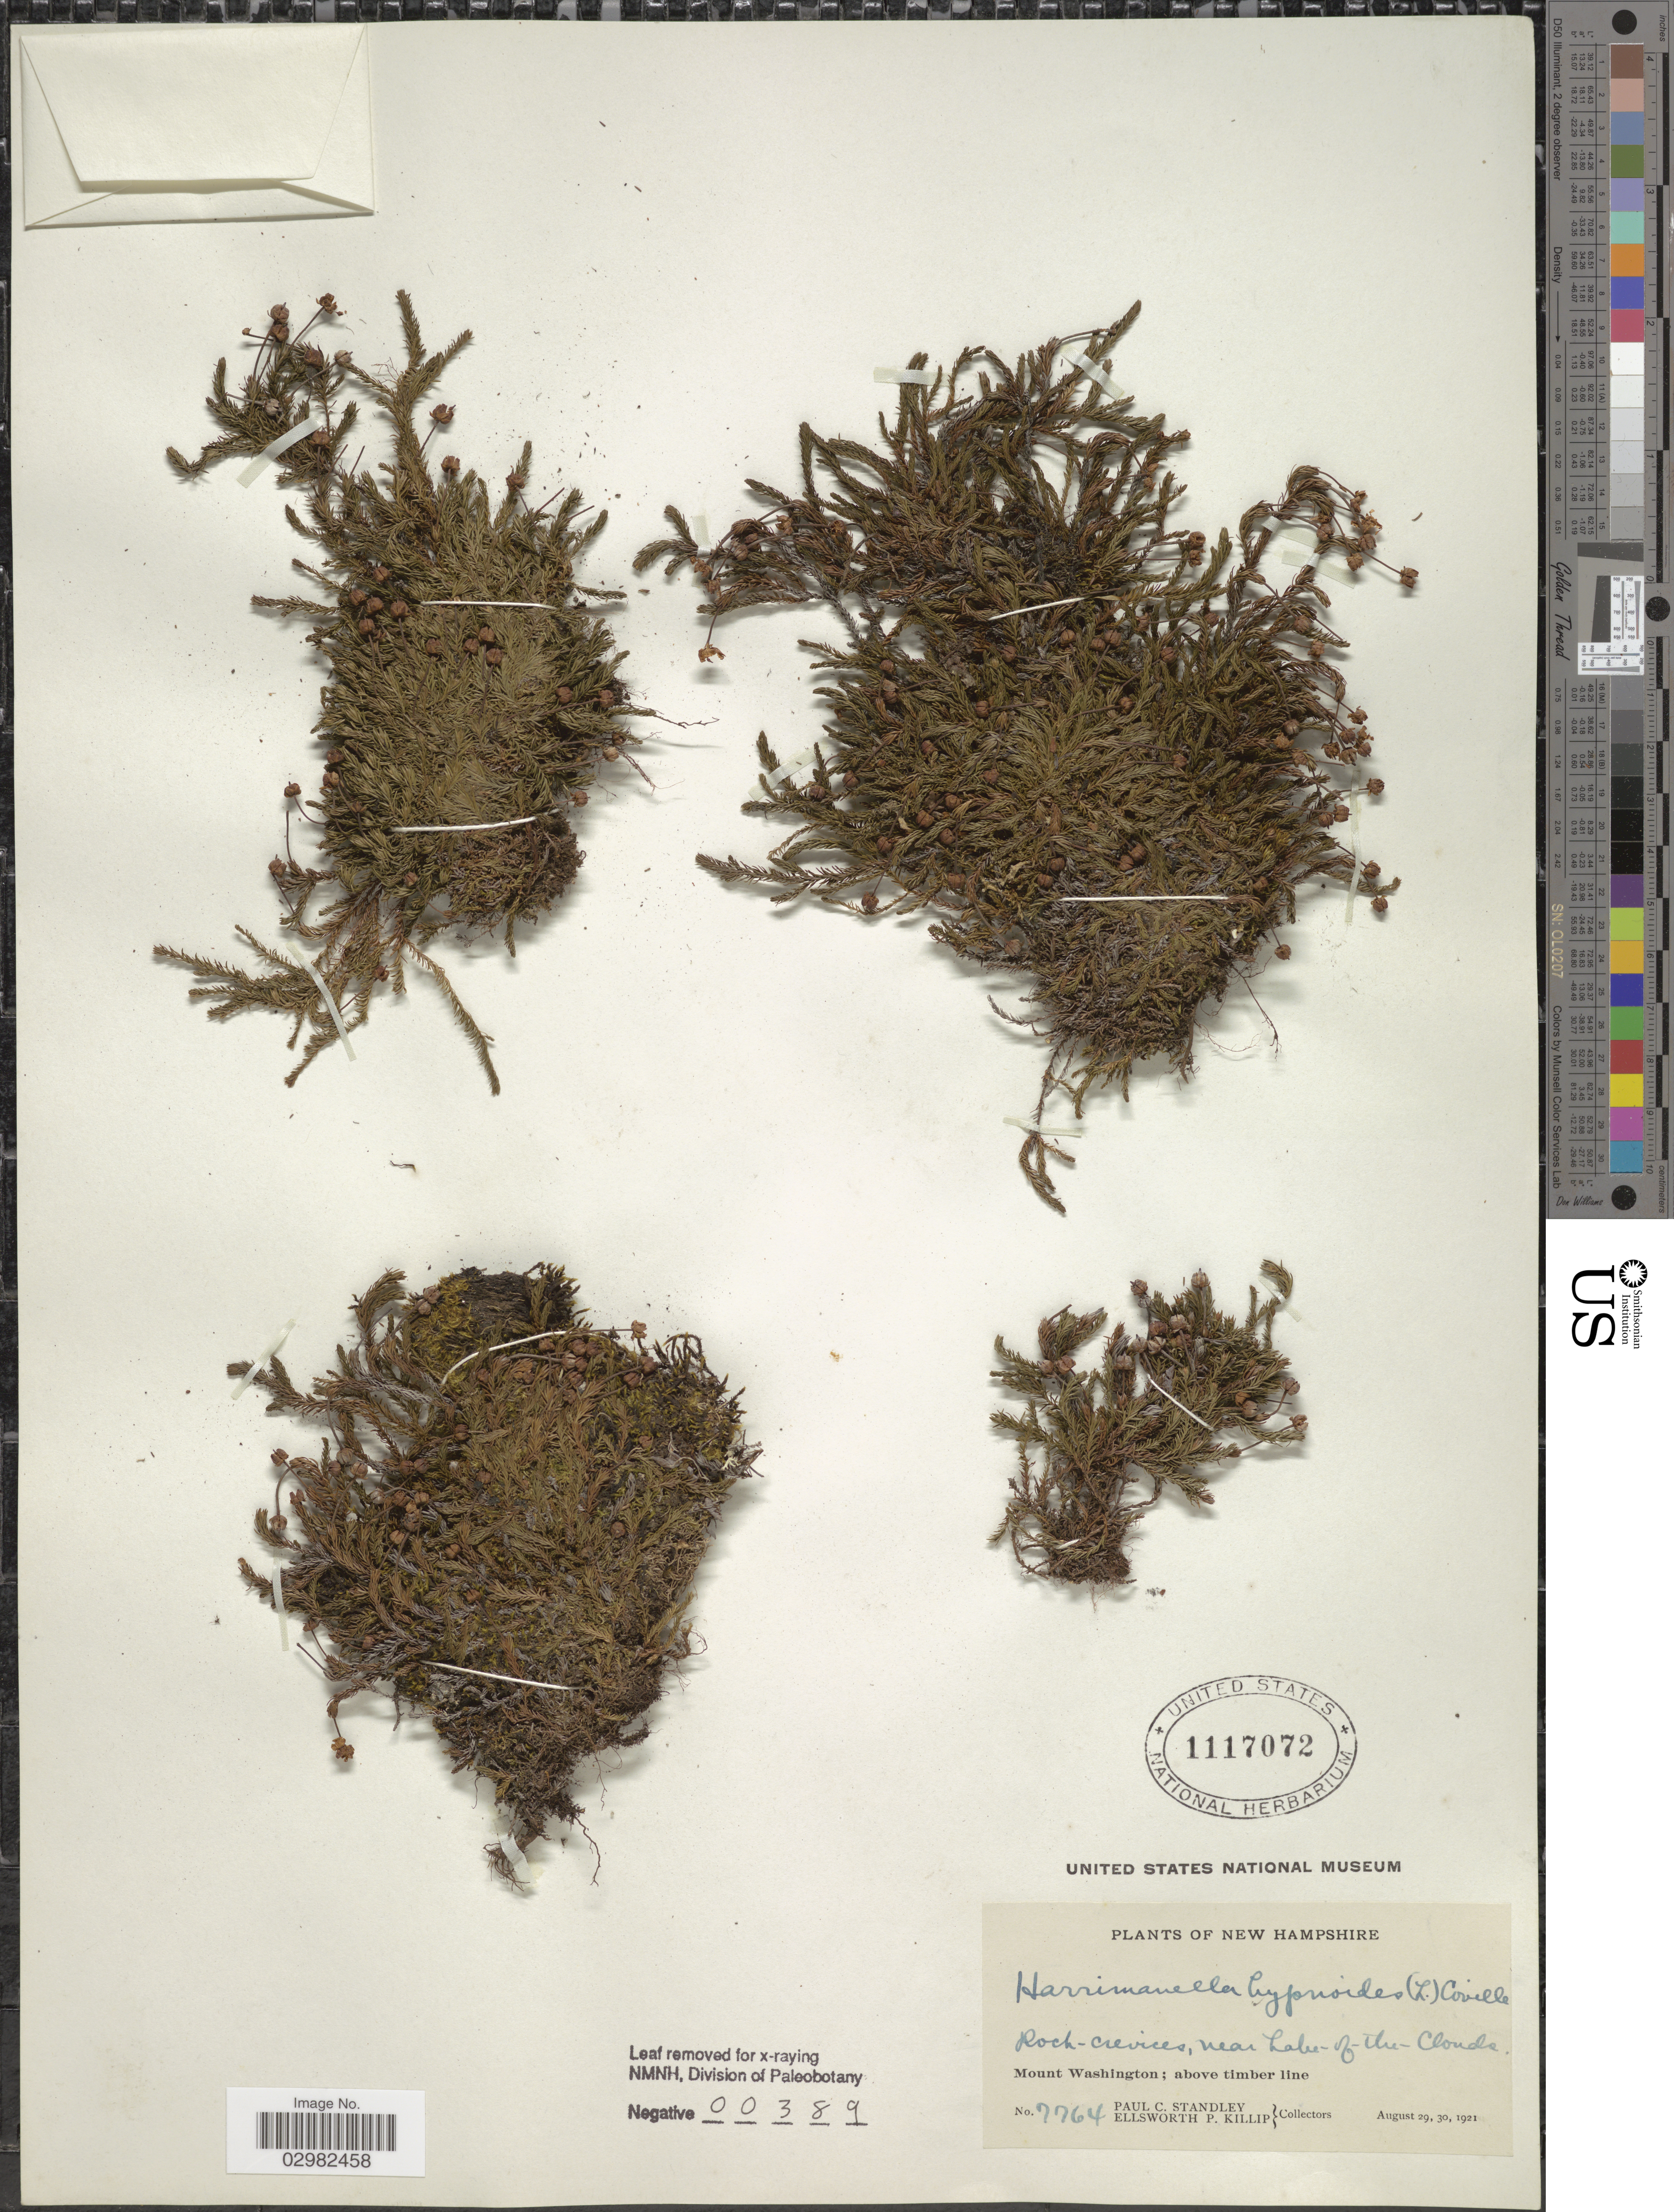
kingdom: Plantae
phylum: Tracheophyta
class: Magnoliopsida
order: Ericales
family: Ericaceae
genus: Harrimanella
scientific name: Harrimanella hypnoides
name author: (L.) Coville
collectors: P. C. Standley & E. P. Killip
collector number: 7764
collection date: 1921-08-29/1921-08-30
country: United States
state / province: New Hampshire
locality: Near Labe of the Clouds, Mount Washington, above timber line.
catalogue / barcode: US 1117072